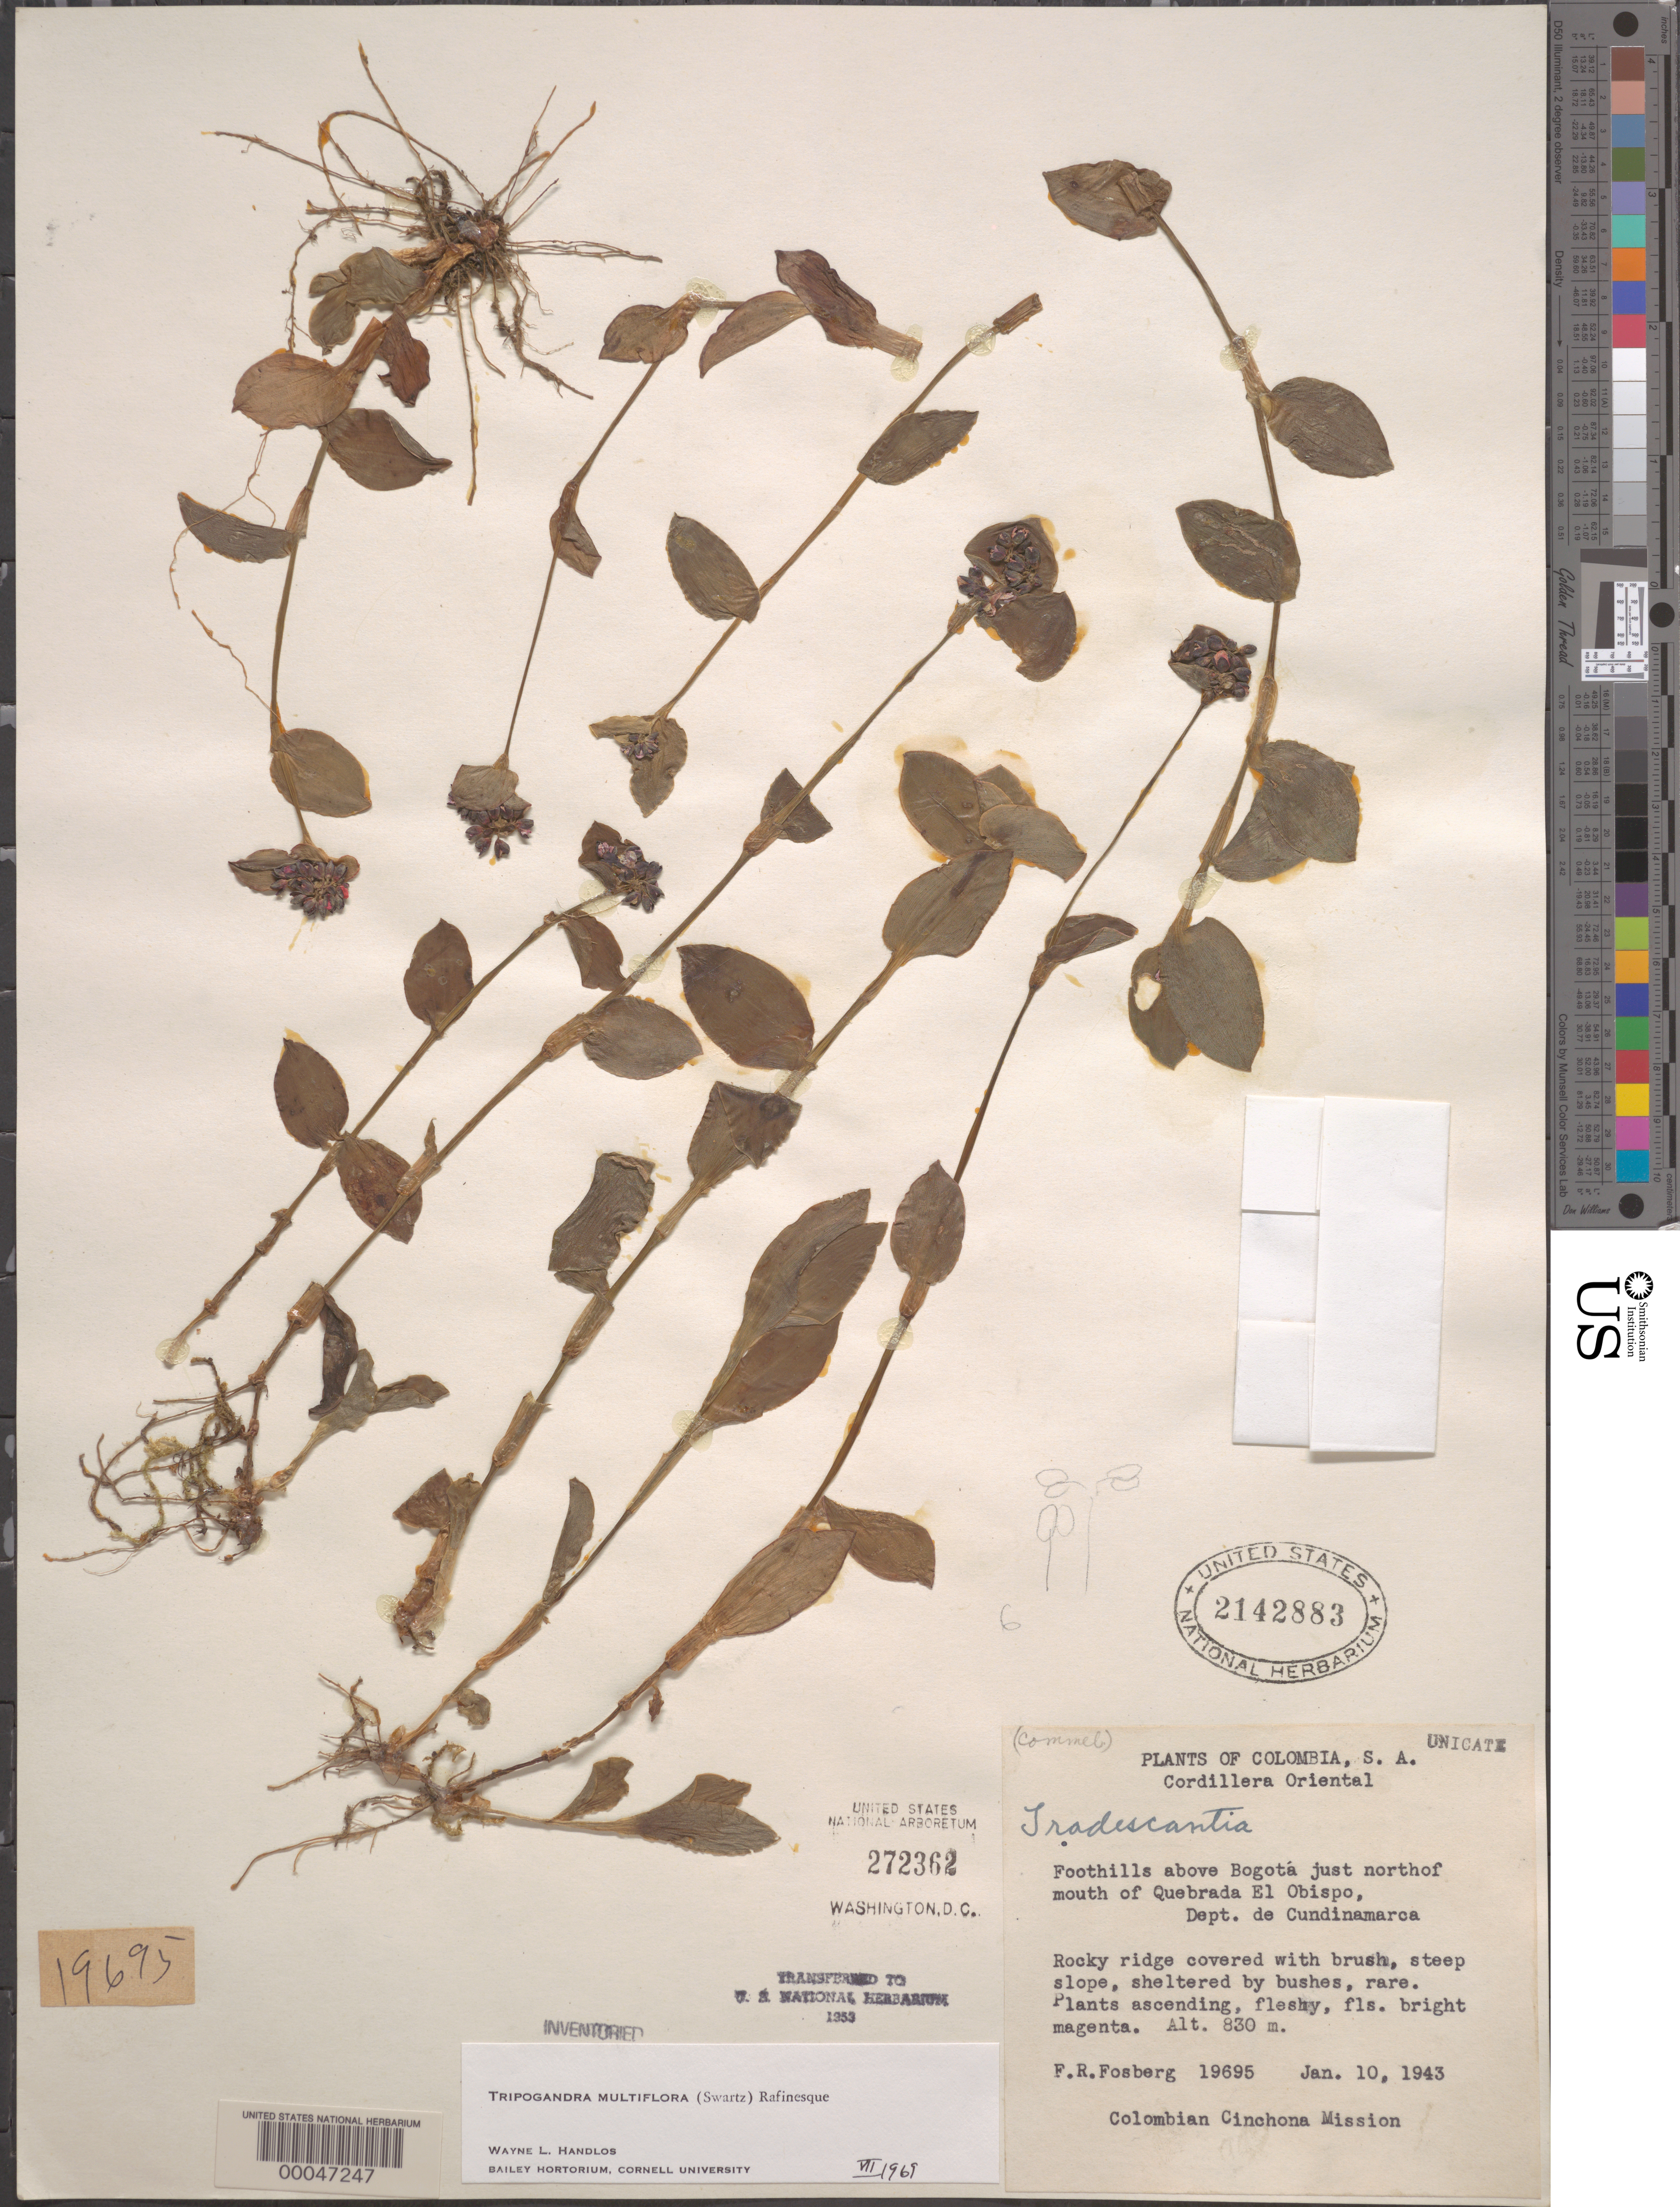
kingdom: Plantae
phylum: Tracheophyta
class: Liliopsida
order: Commelinales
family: Commelinaceae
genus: Tripogandra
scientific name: Tripogandra multiflora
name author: (Sw.) Raf.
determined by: Handlos, W. L.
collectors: F. R. Fosberg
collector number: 19695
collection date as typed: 10 Jan 1943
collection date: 1943-01-10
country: Colombia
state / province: Bogota D.C. / Cundinamarca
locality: Above Bogota, N of Quebrada el Obispo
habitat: Rocky ridge, steep slope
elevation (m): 830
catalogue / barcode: US 2142883